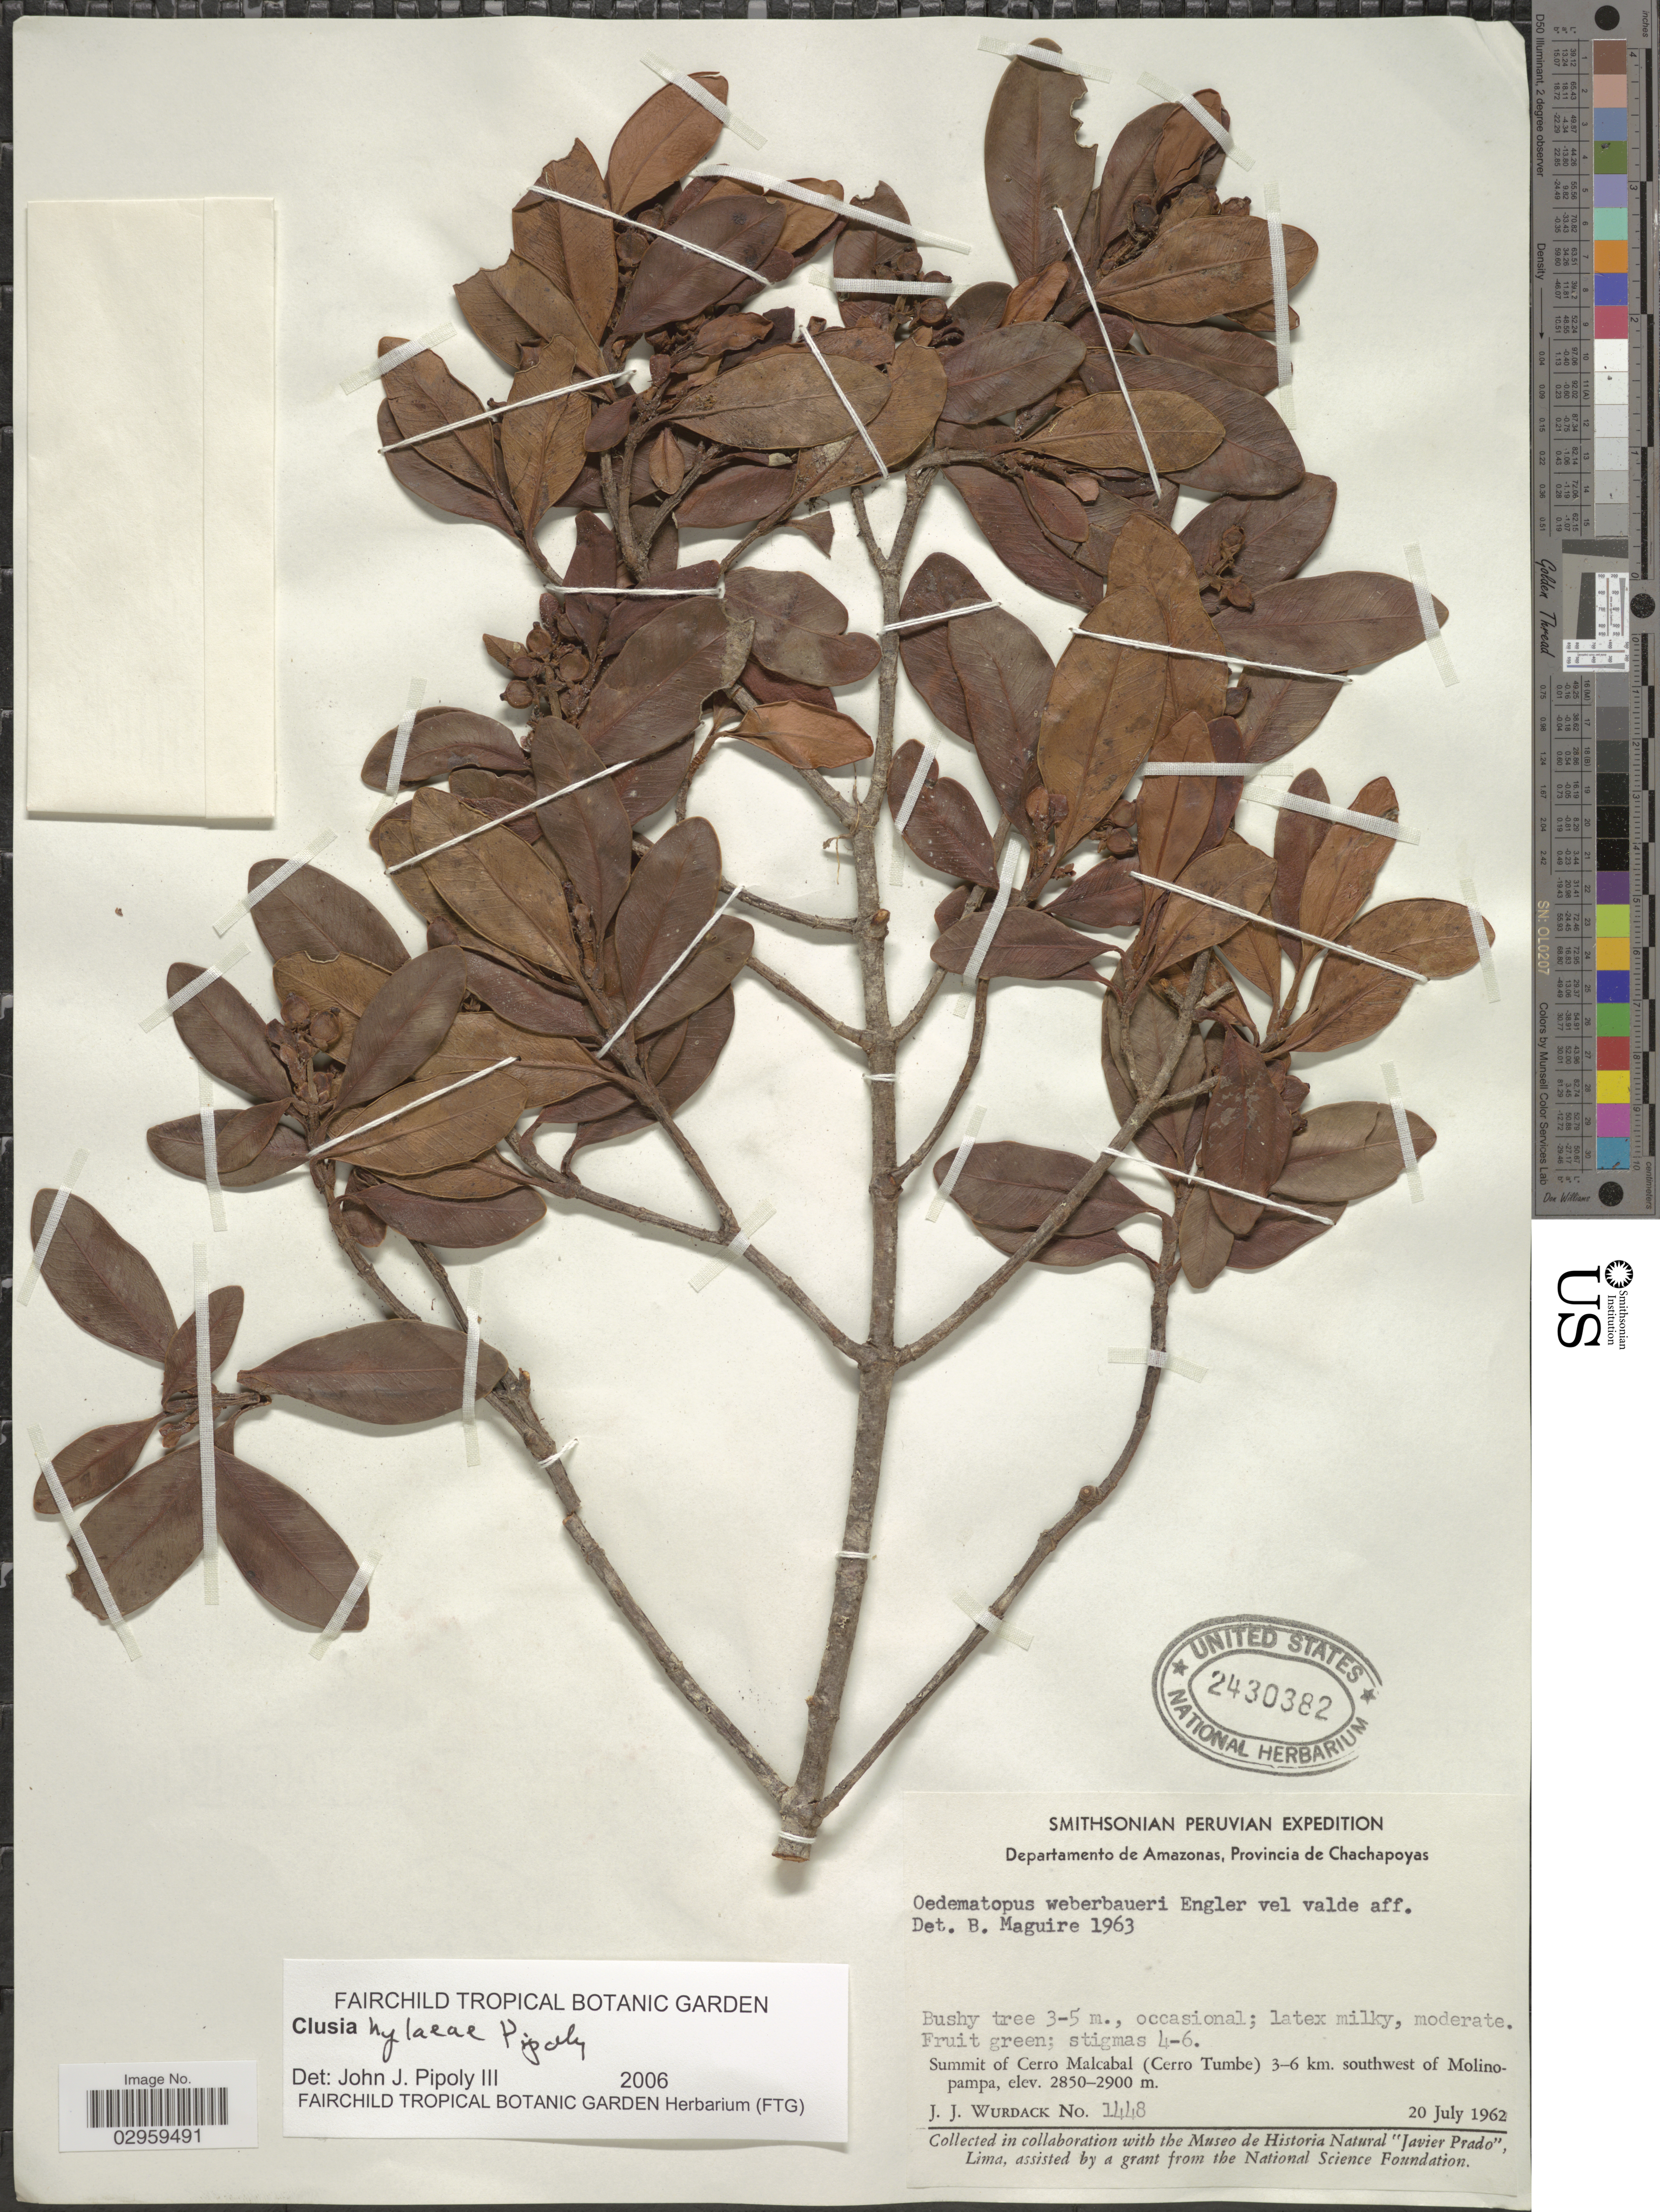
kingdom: Plantae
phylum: Tracheophyta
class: Magnoliopsida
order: Malpighiales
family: Clusiaceae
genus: Clusia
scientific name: Clusia hylaeae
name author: Pipoly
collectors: J. J. Wurdack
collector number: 1448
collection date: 1962-07-20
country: Peru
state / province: Amazonas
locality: Departamento de Amazonas, Provincia de Chachapoyas. Summit of Cerro Malcabal (Cerro Tumbe) 3-6 km. southwest of Molinopampa.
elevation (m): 2850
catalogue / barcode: US 2430382